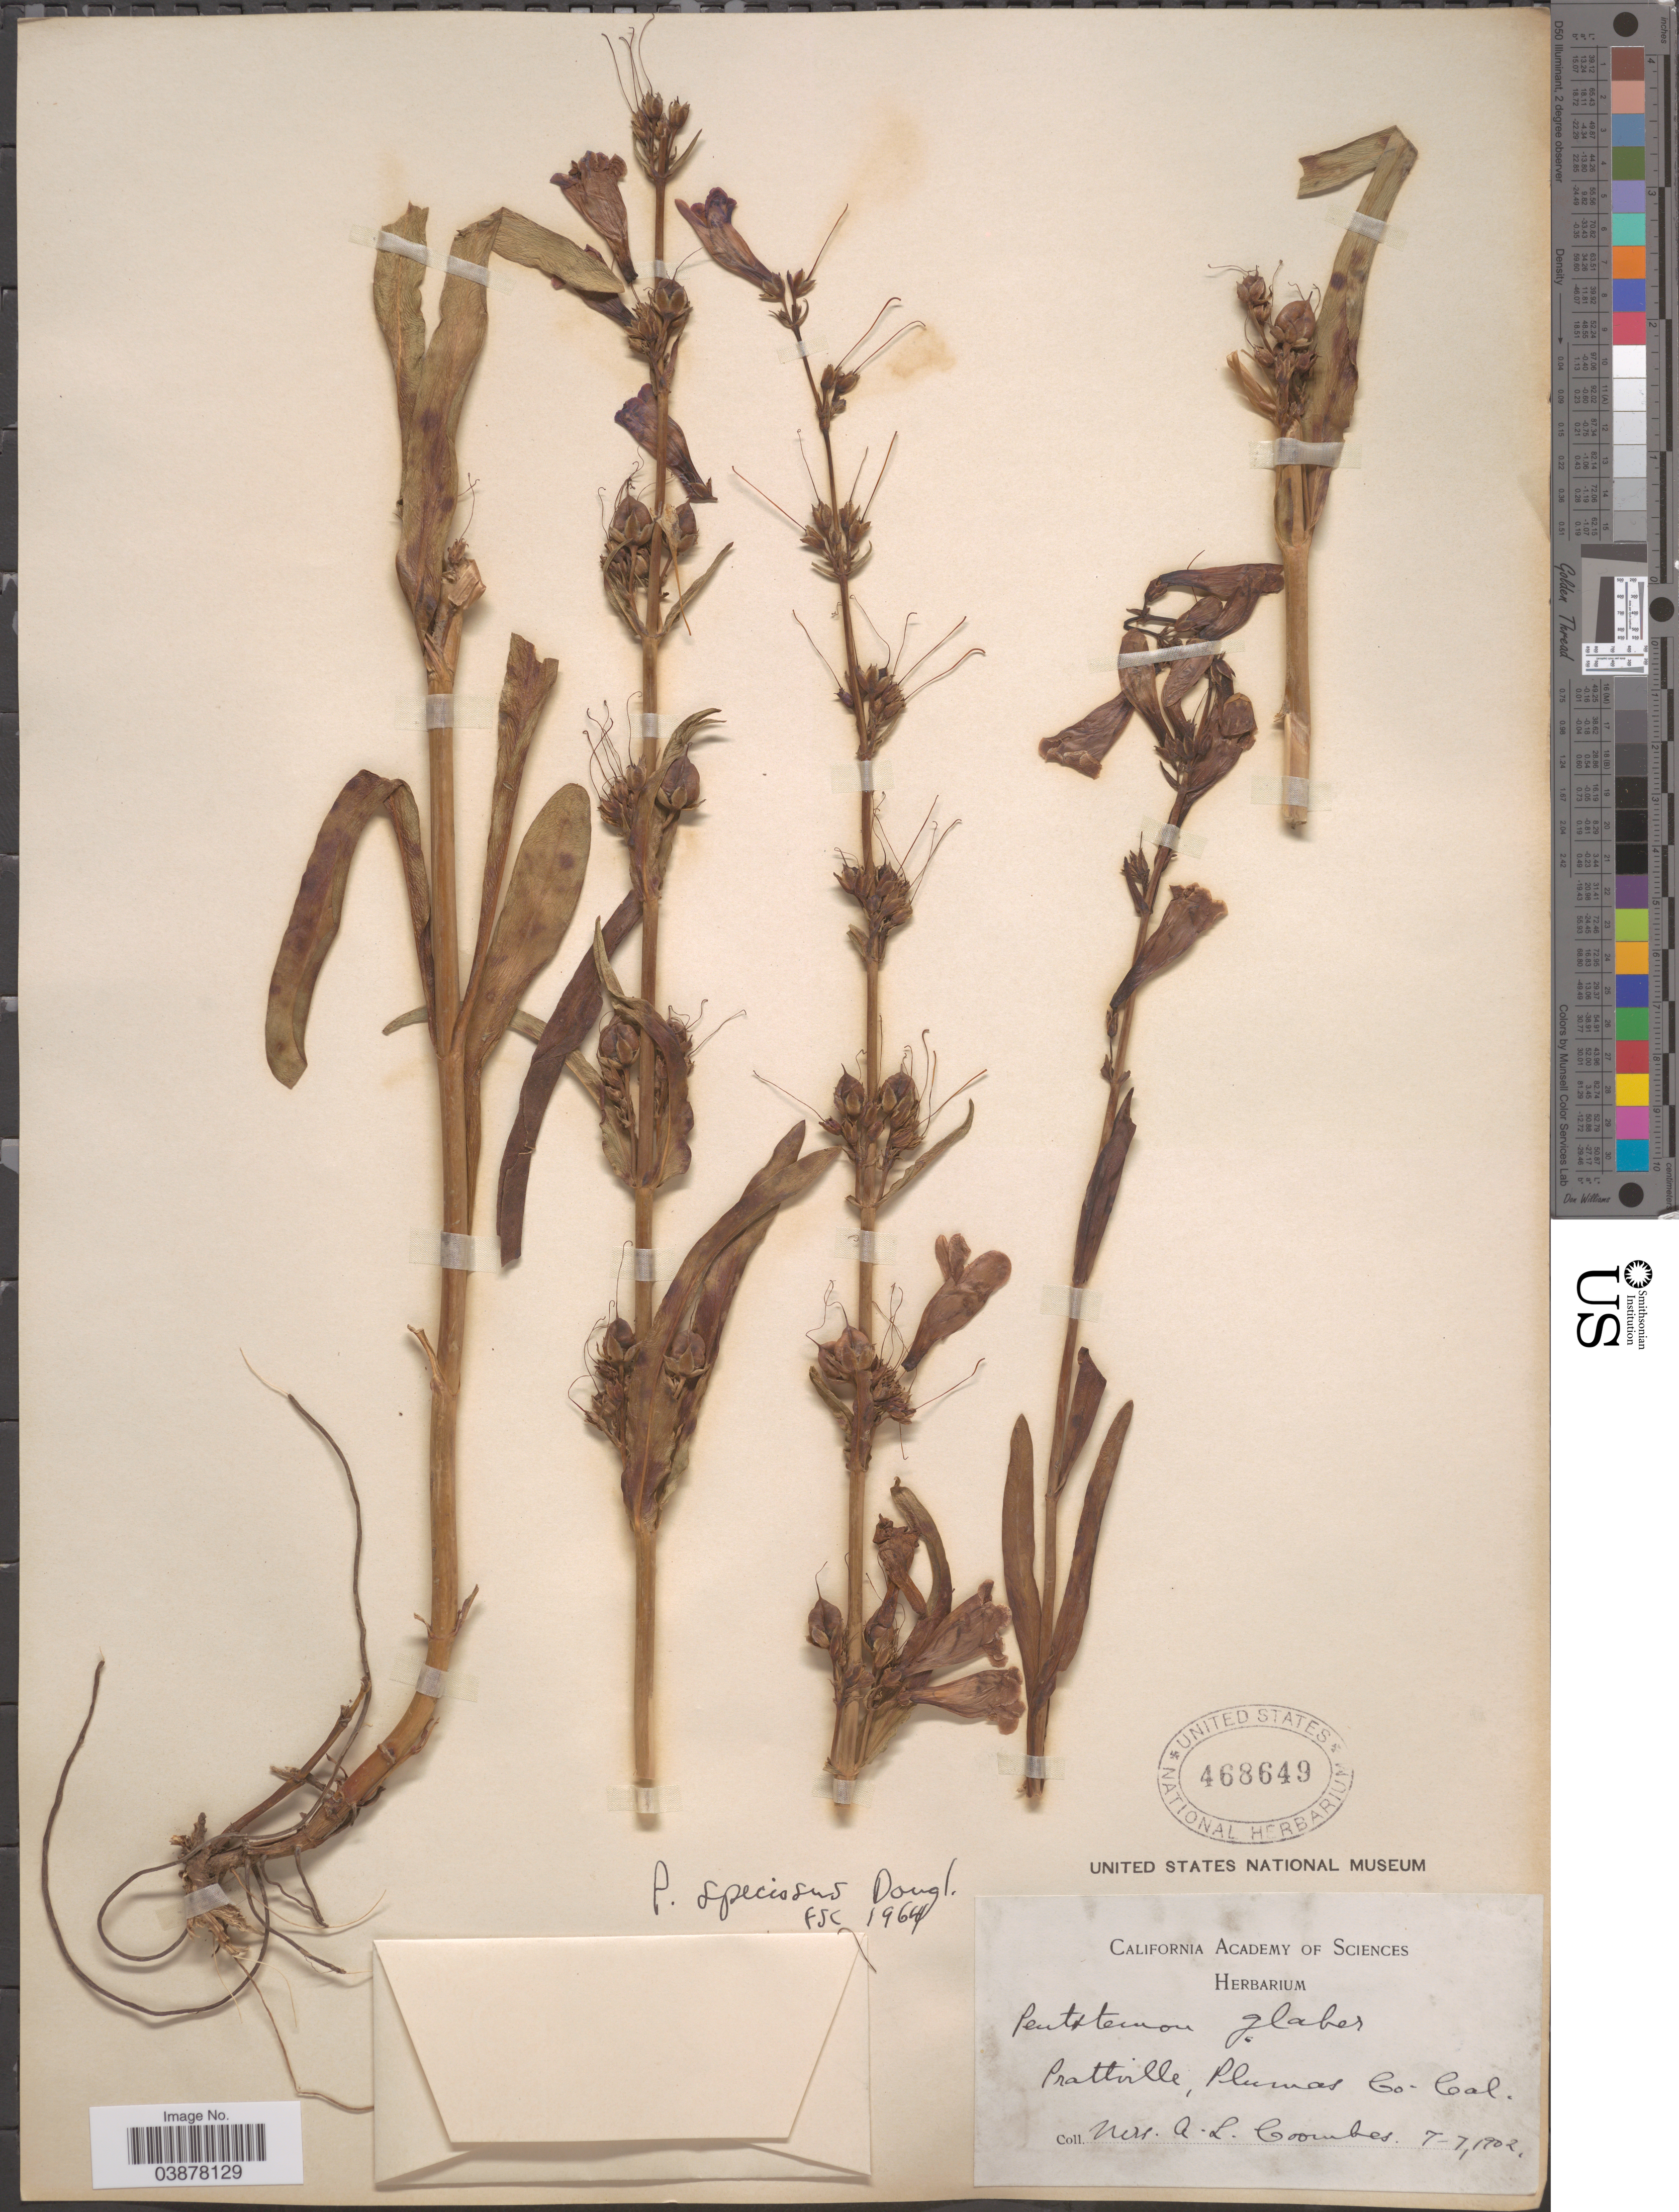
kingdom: Plantae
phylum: Tracheophyta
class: Magnoliopsida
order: Lamiales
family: Plantaginaceae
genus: Penstemon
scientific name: Penstemon speciosus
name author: Douglas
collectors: A. Coombes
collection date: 1902-07-07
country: United States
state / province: California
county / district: Plumas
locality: Prattville, Plumas Co.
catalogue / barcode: US 468649